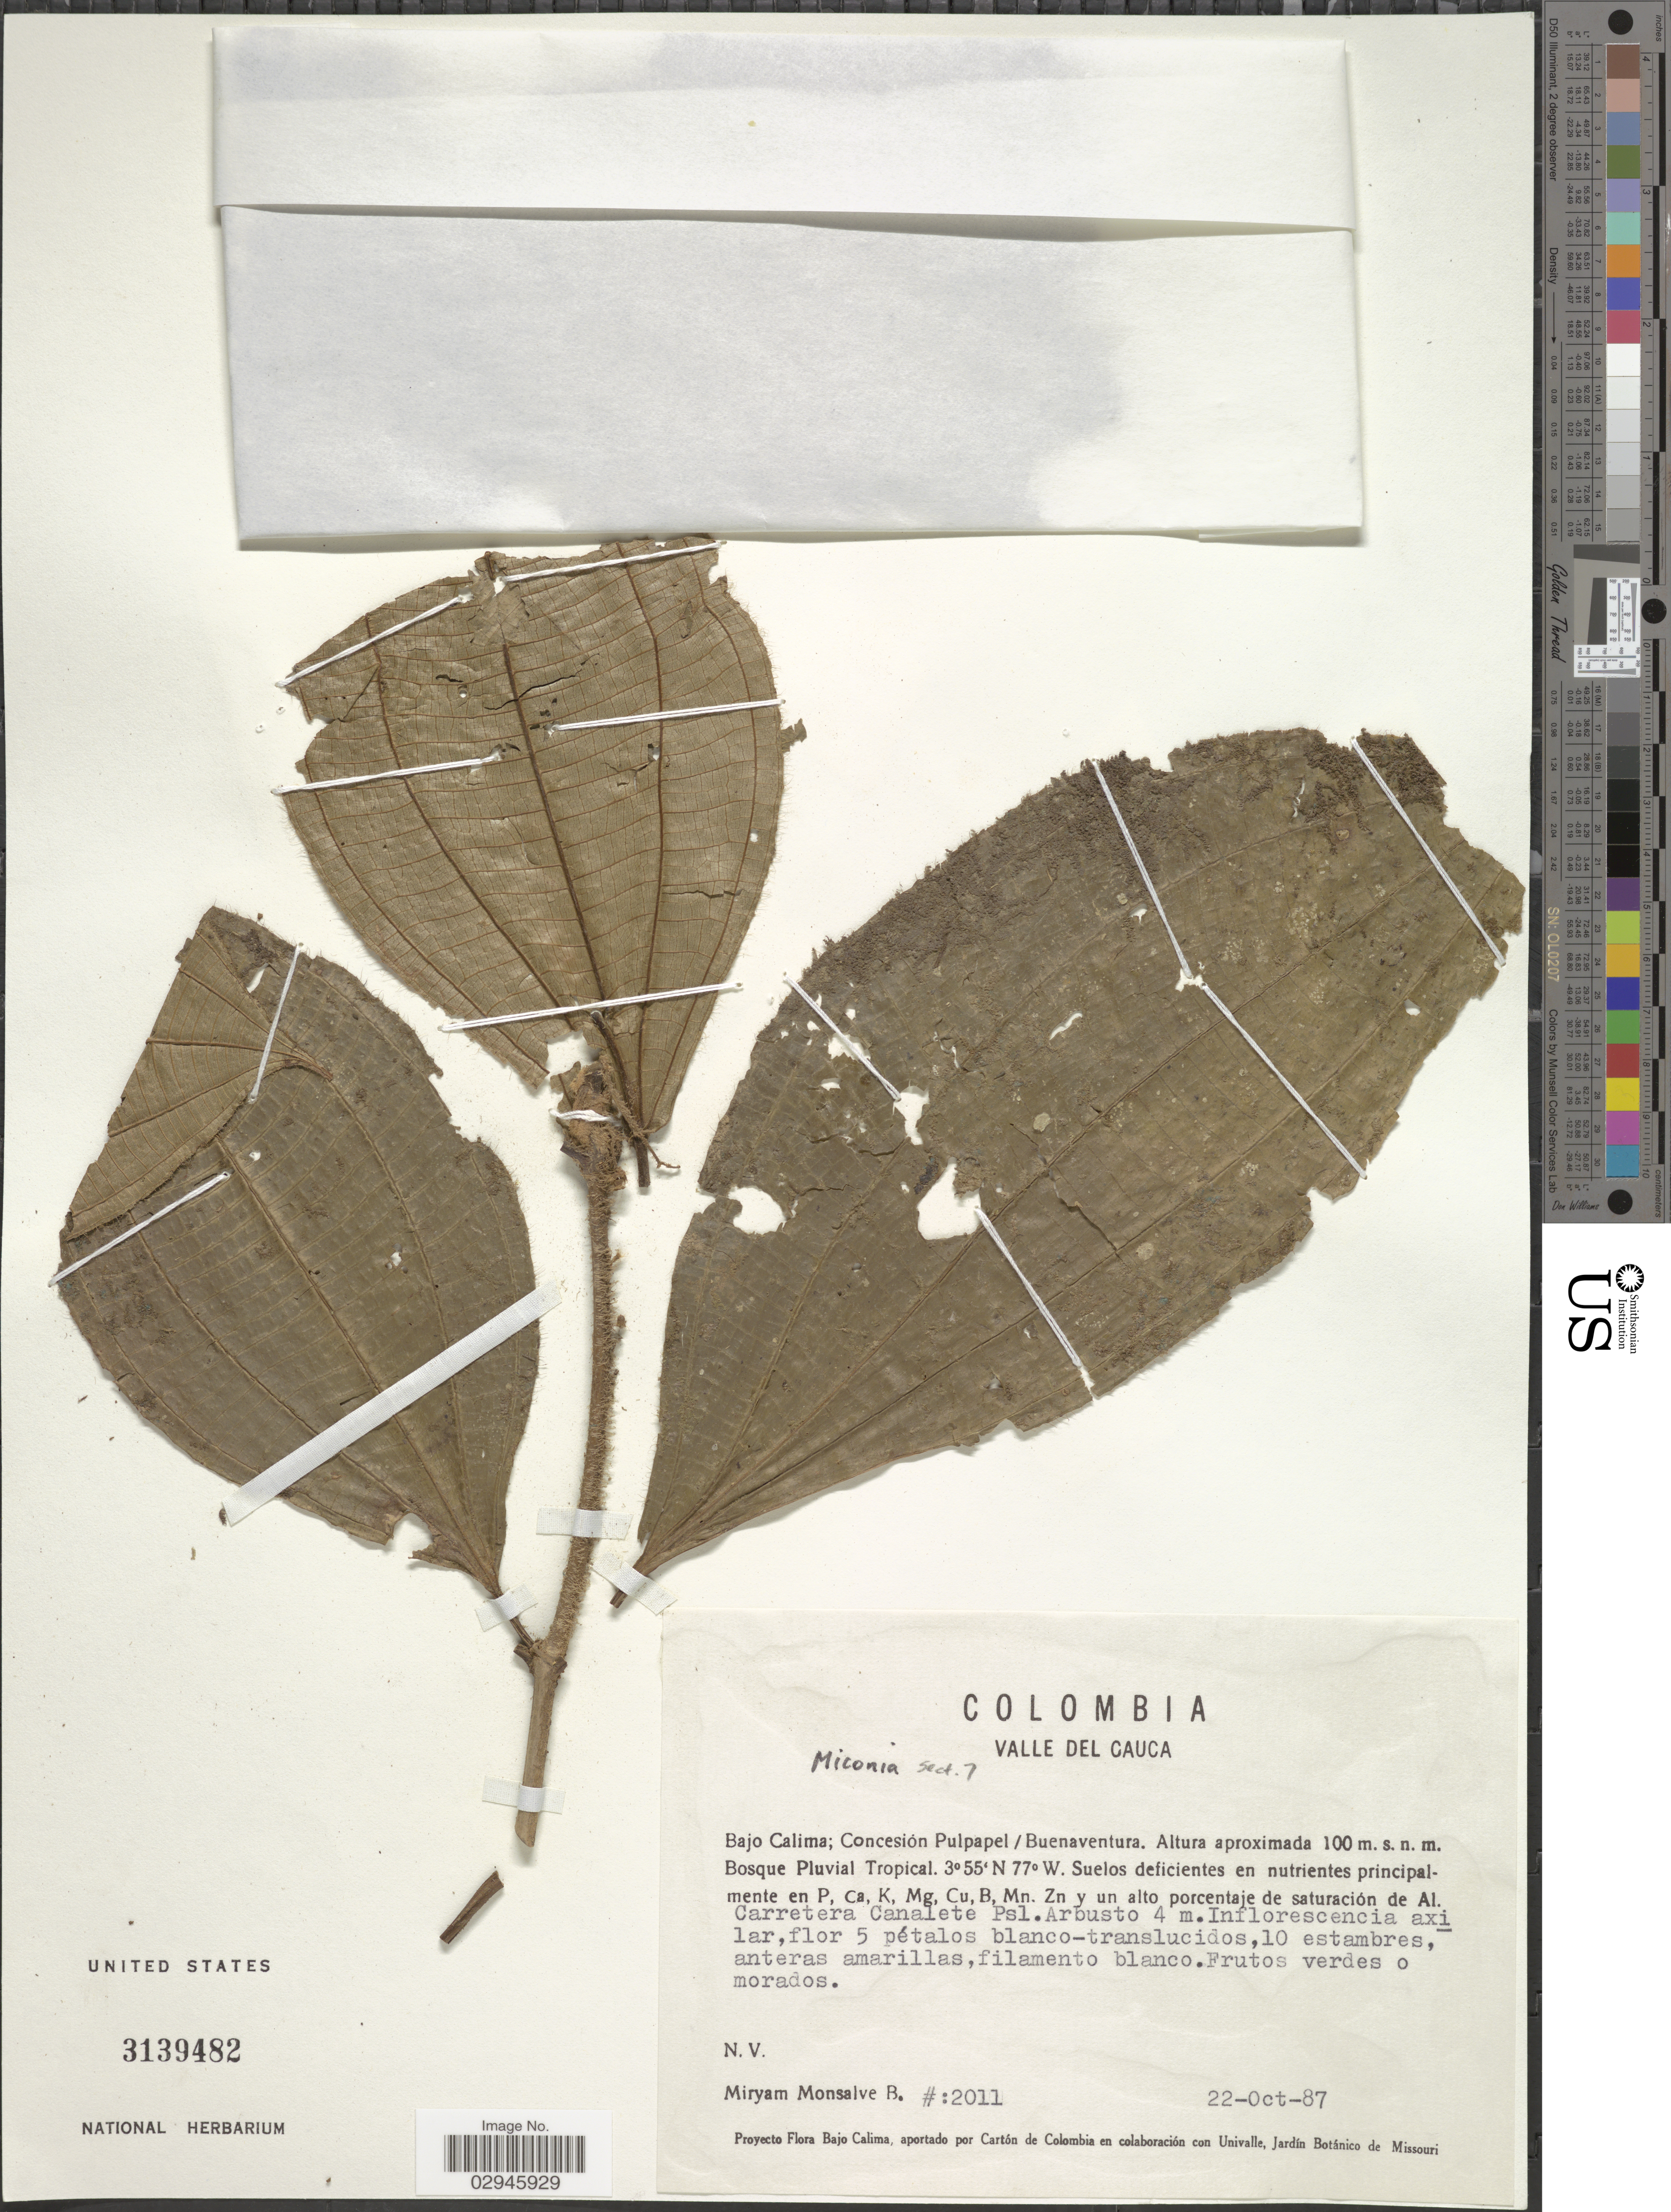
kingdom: Plantae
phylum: Tracheophyta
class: Magnoliopsida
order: Myrtales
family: Melastomataceae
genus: Miconia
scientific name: Miconia sp.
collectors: M. Monsalve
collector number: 2011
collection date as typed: Transcribed d/m/y: 22/10/87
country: Colombia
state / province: Valle del Cauca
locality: Bajo Calima; Concesión Pulpapel / Buenaventura.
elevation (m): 100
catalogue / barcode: US 3139482